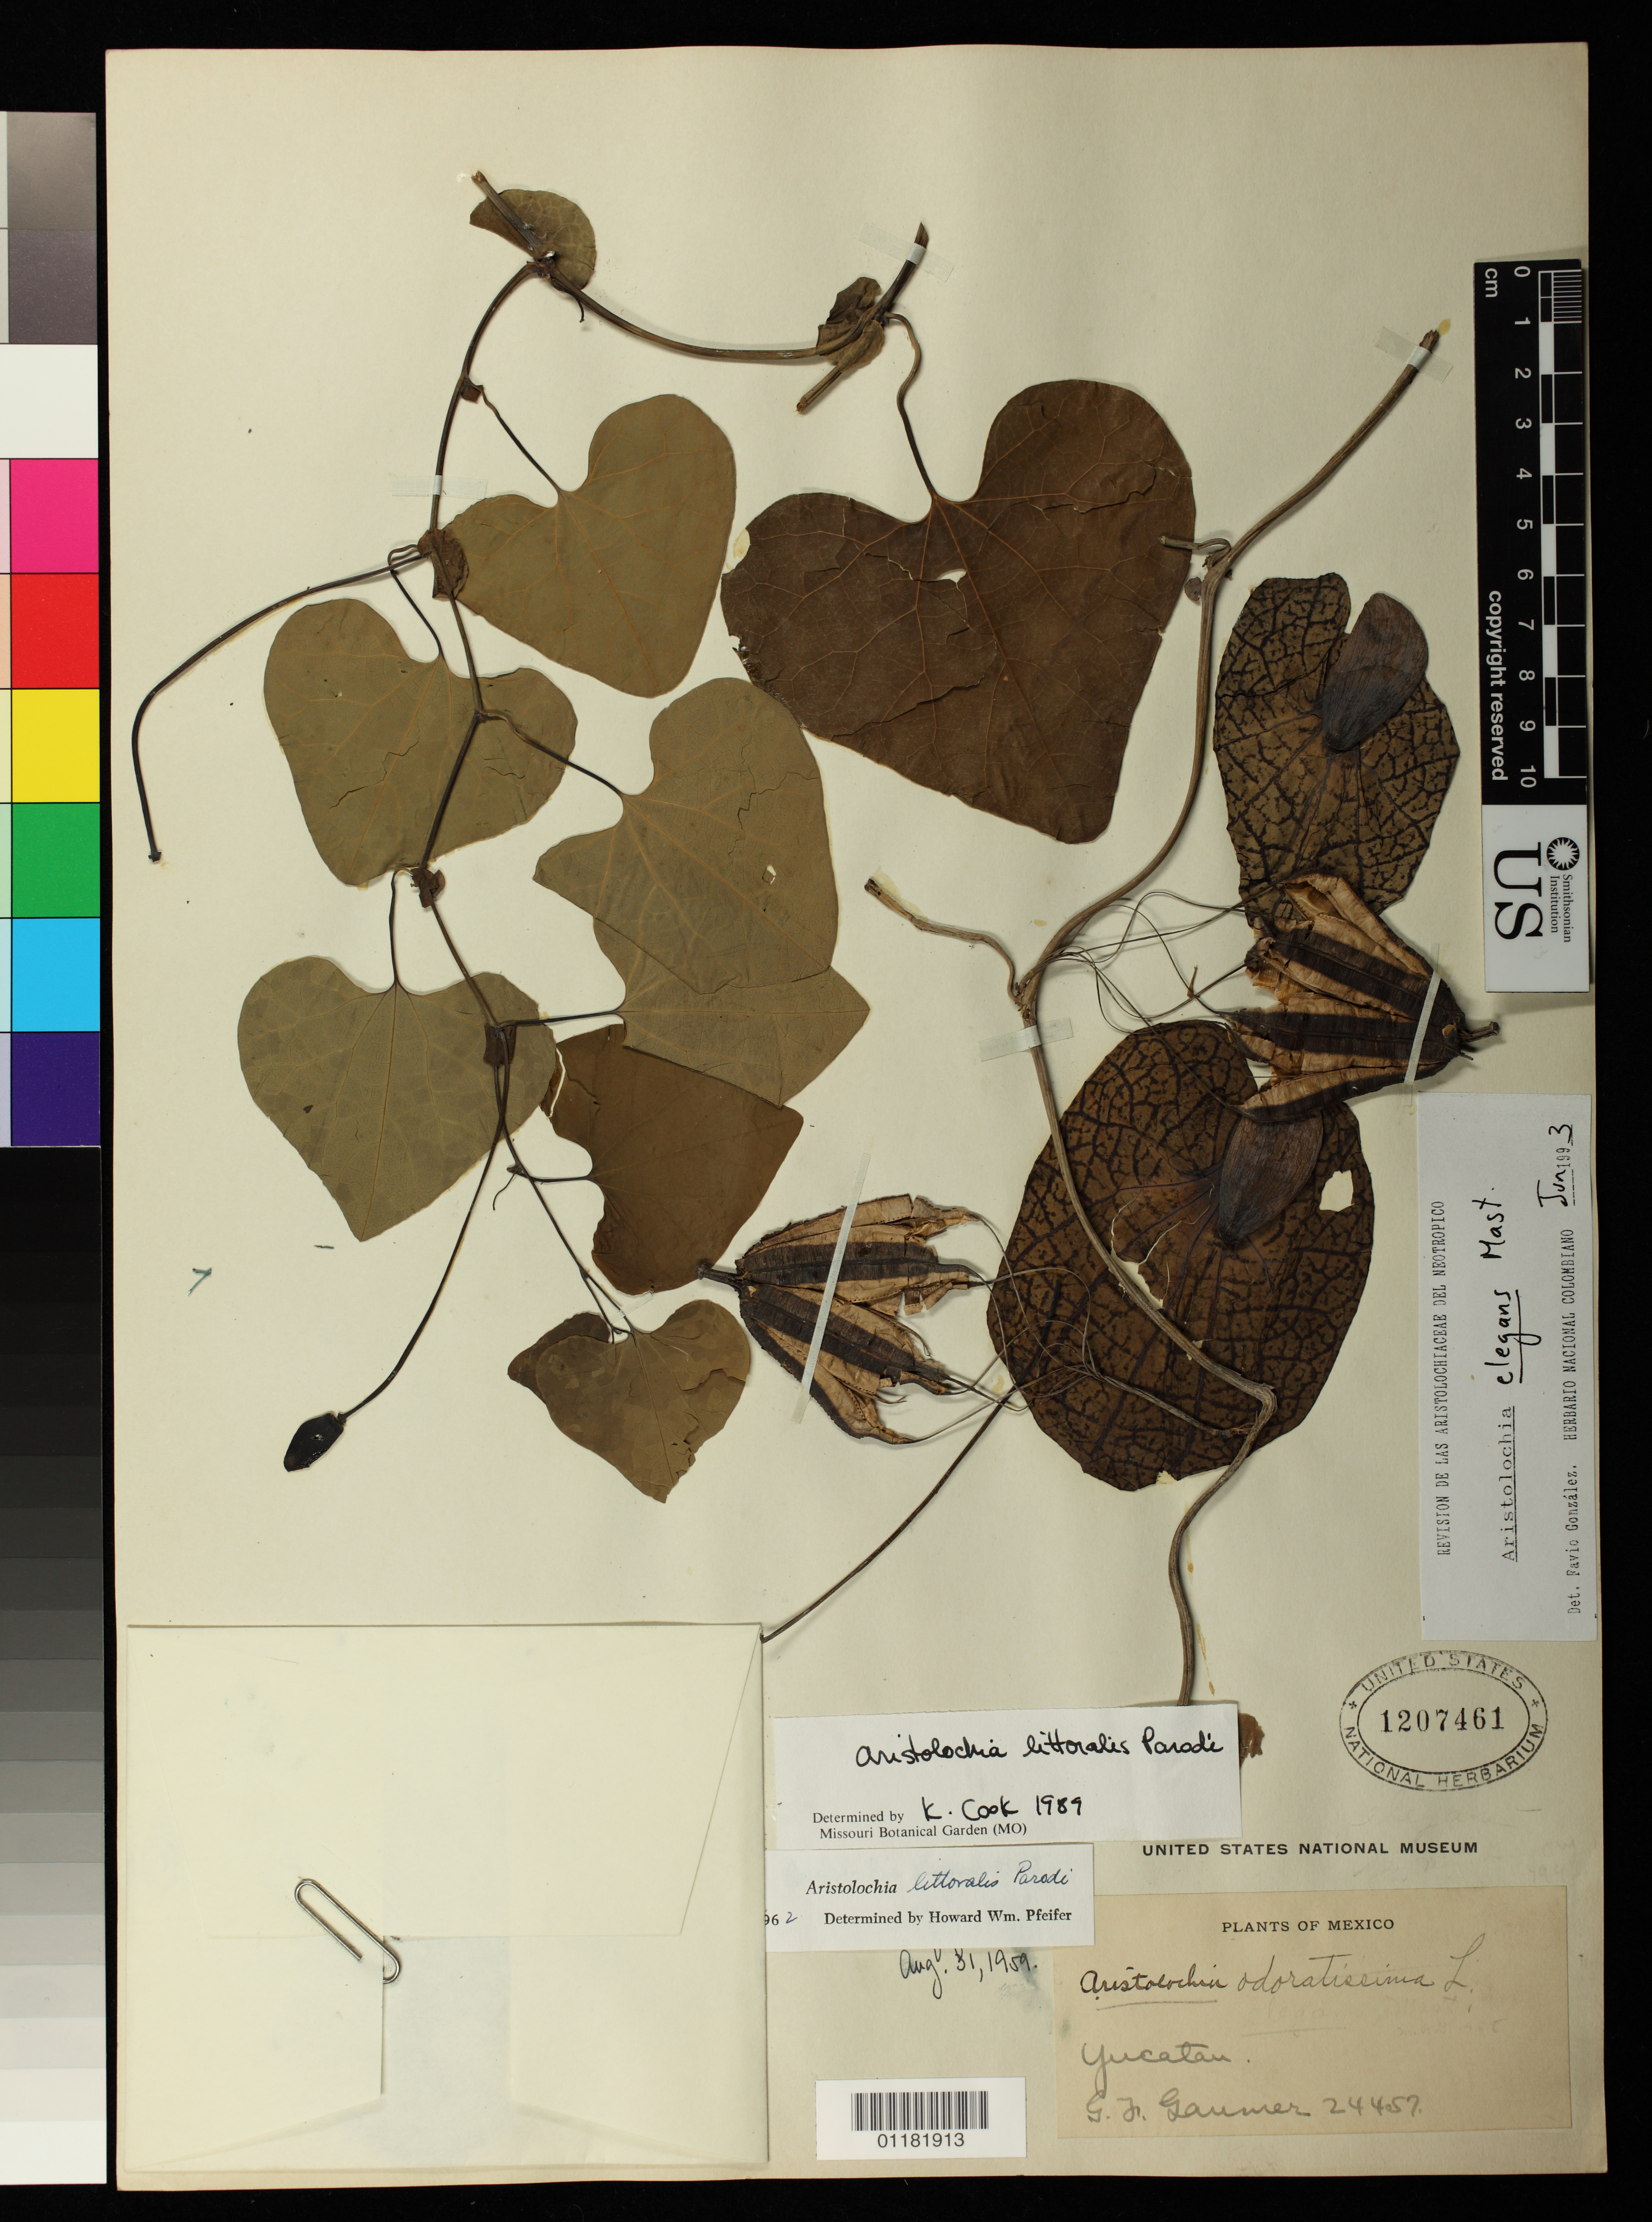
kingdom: Plantae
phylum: Tracheophyta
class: Magnoliopsida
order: Piperales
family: Aristolochiaceae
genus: Aristolochia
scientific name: Aristolochia elegans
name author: Mast.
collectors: G. F. Gaumer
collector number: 24457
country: Mexico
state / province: Yucatan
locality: Yucatan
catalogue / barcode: US 1207461